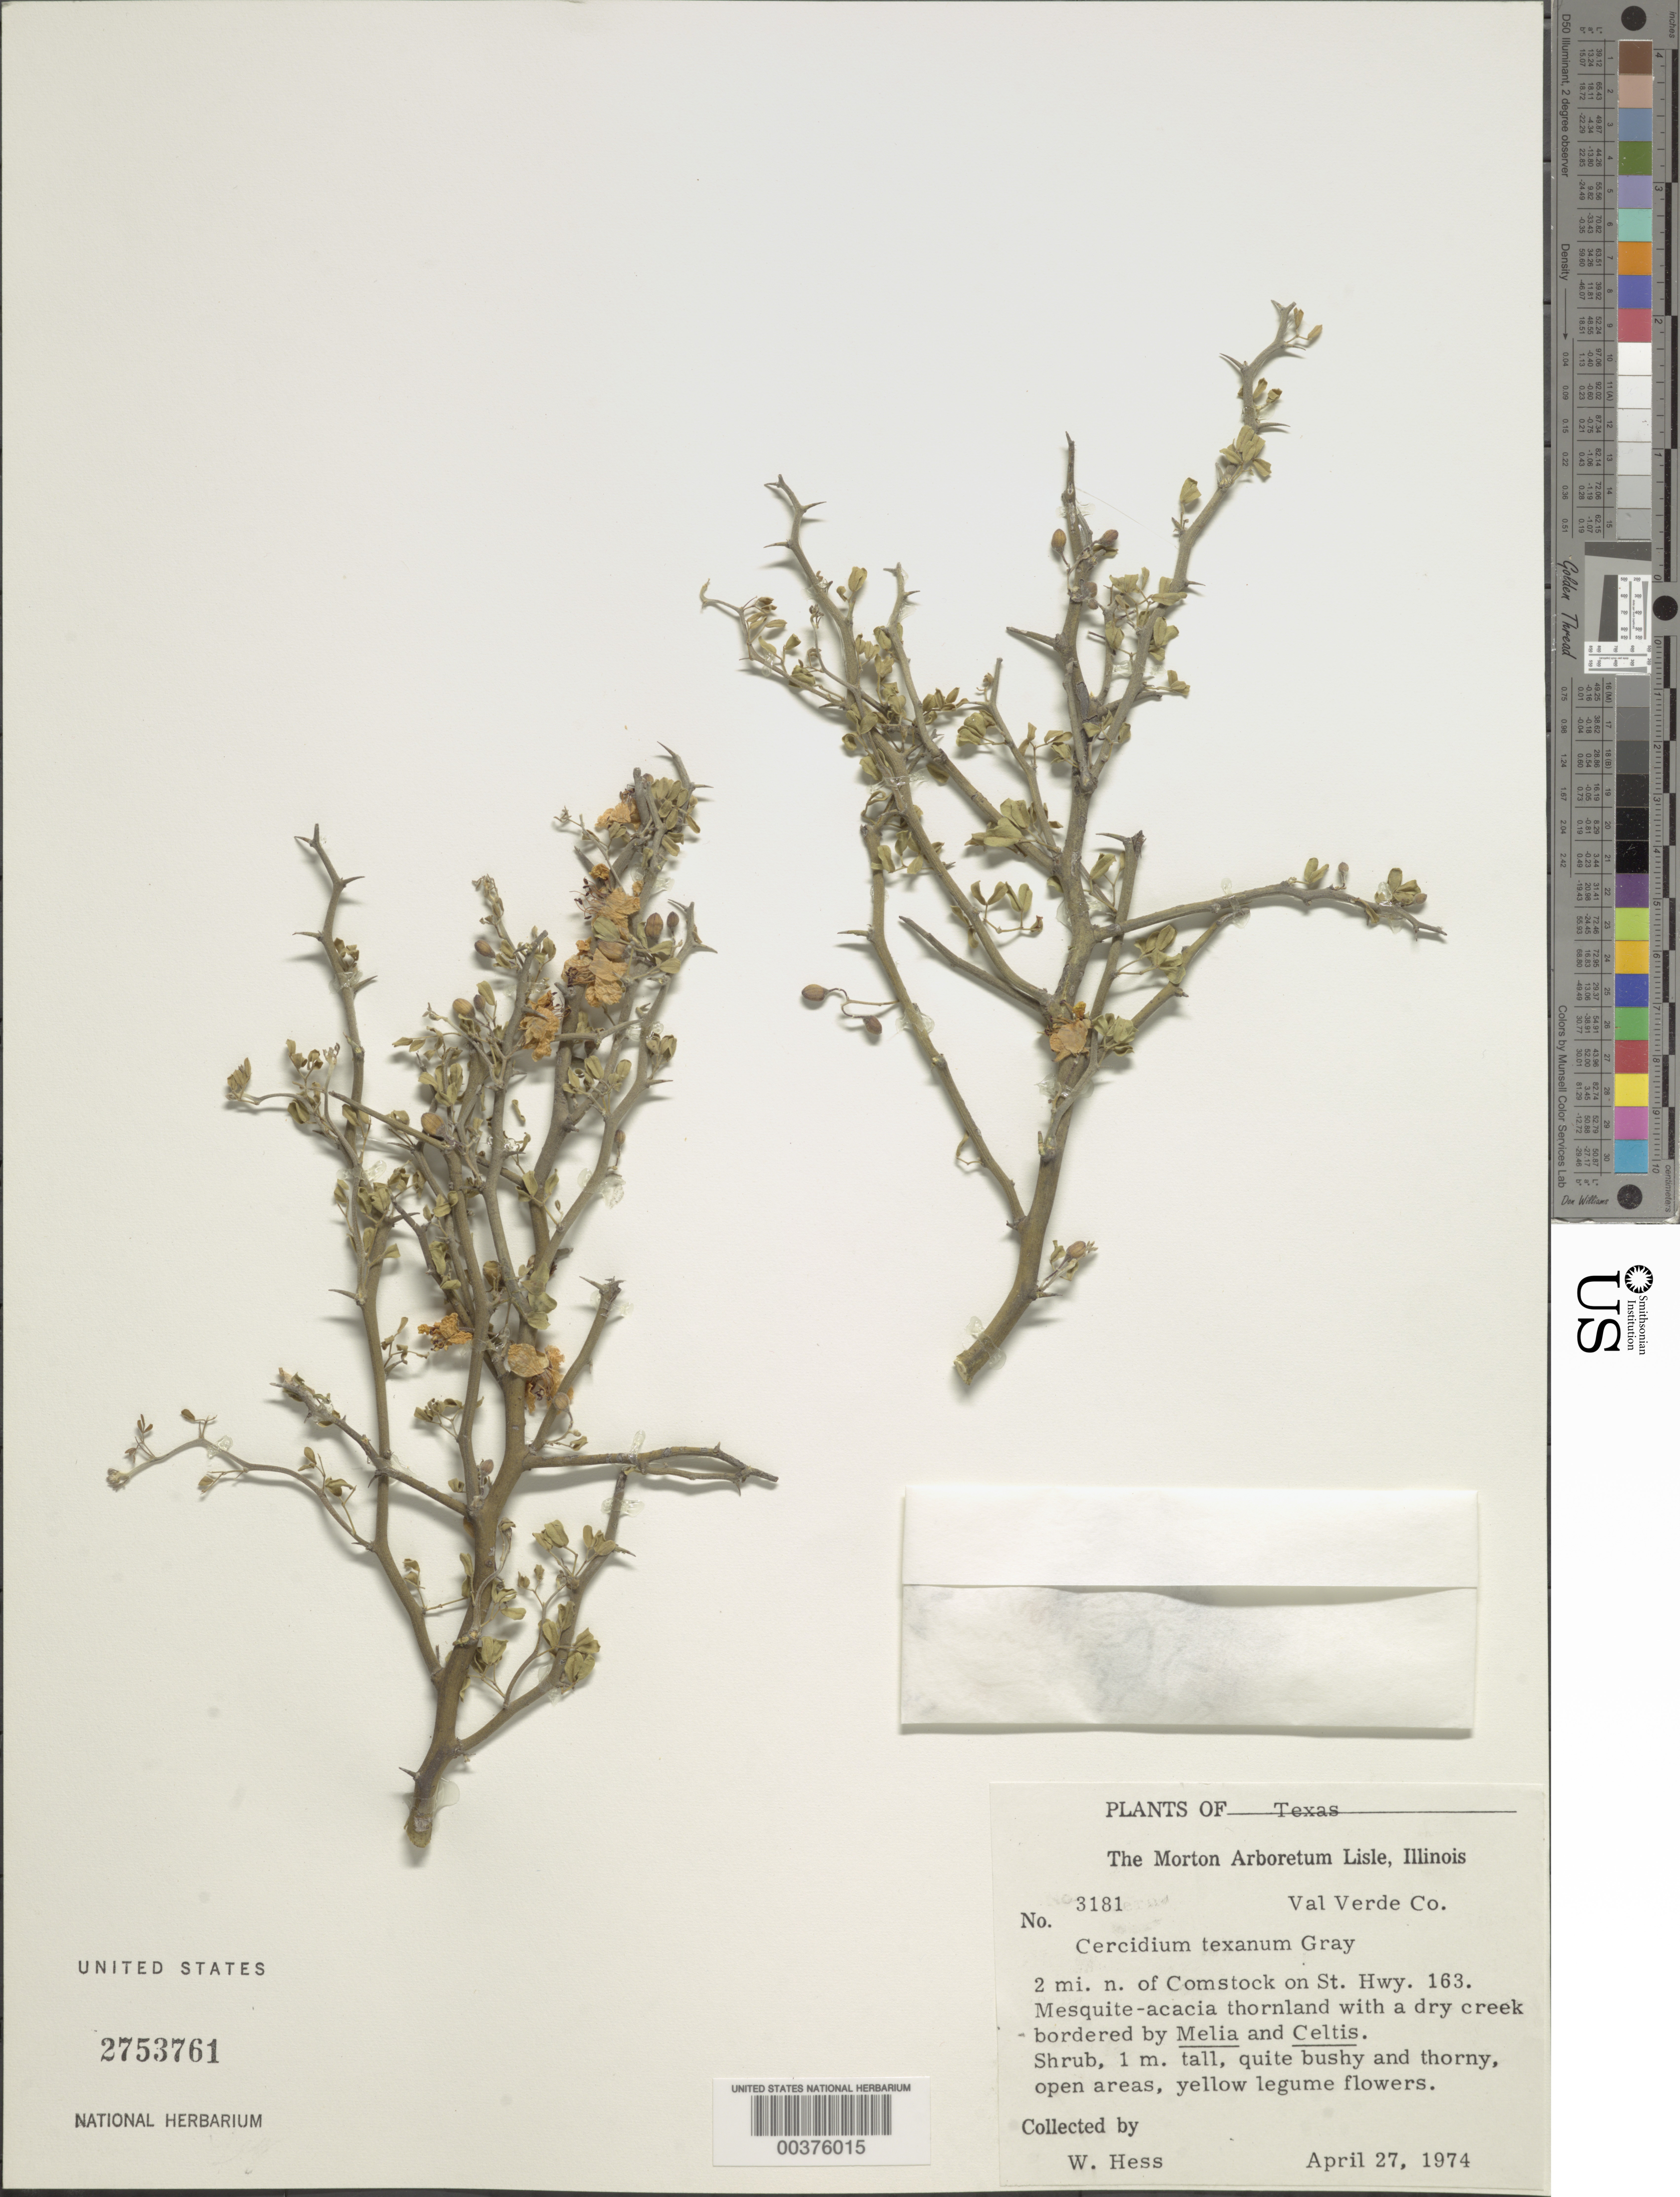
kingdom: Plantae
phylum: Tracheophyta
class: Magnoliopsida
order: Fabales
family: Fabaceae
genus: Parkinsonia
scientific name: Parkinsonia texana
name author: (A. Gray) S. Watson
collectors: W. Hess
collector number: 3181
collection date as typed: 27 Apr 1974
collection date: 1974-04-27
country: United States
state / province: Texas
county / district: Val Verde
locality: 2 mi n of comstock on st. hwy. 163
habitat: Dry creek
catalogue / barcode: US 2753761